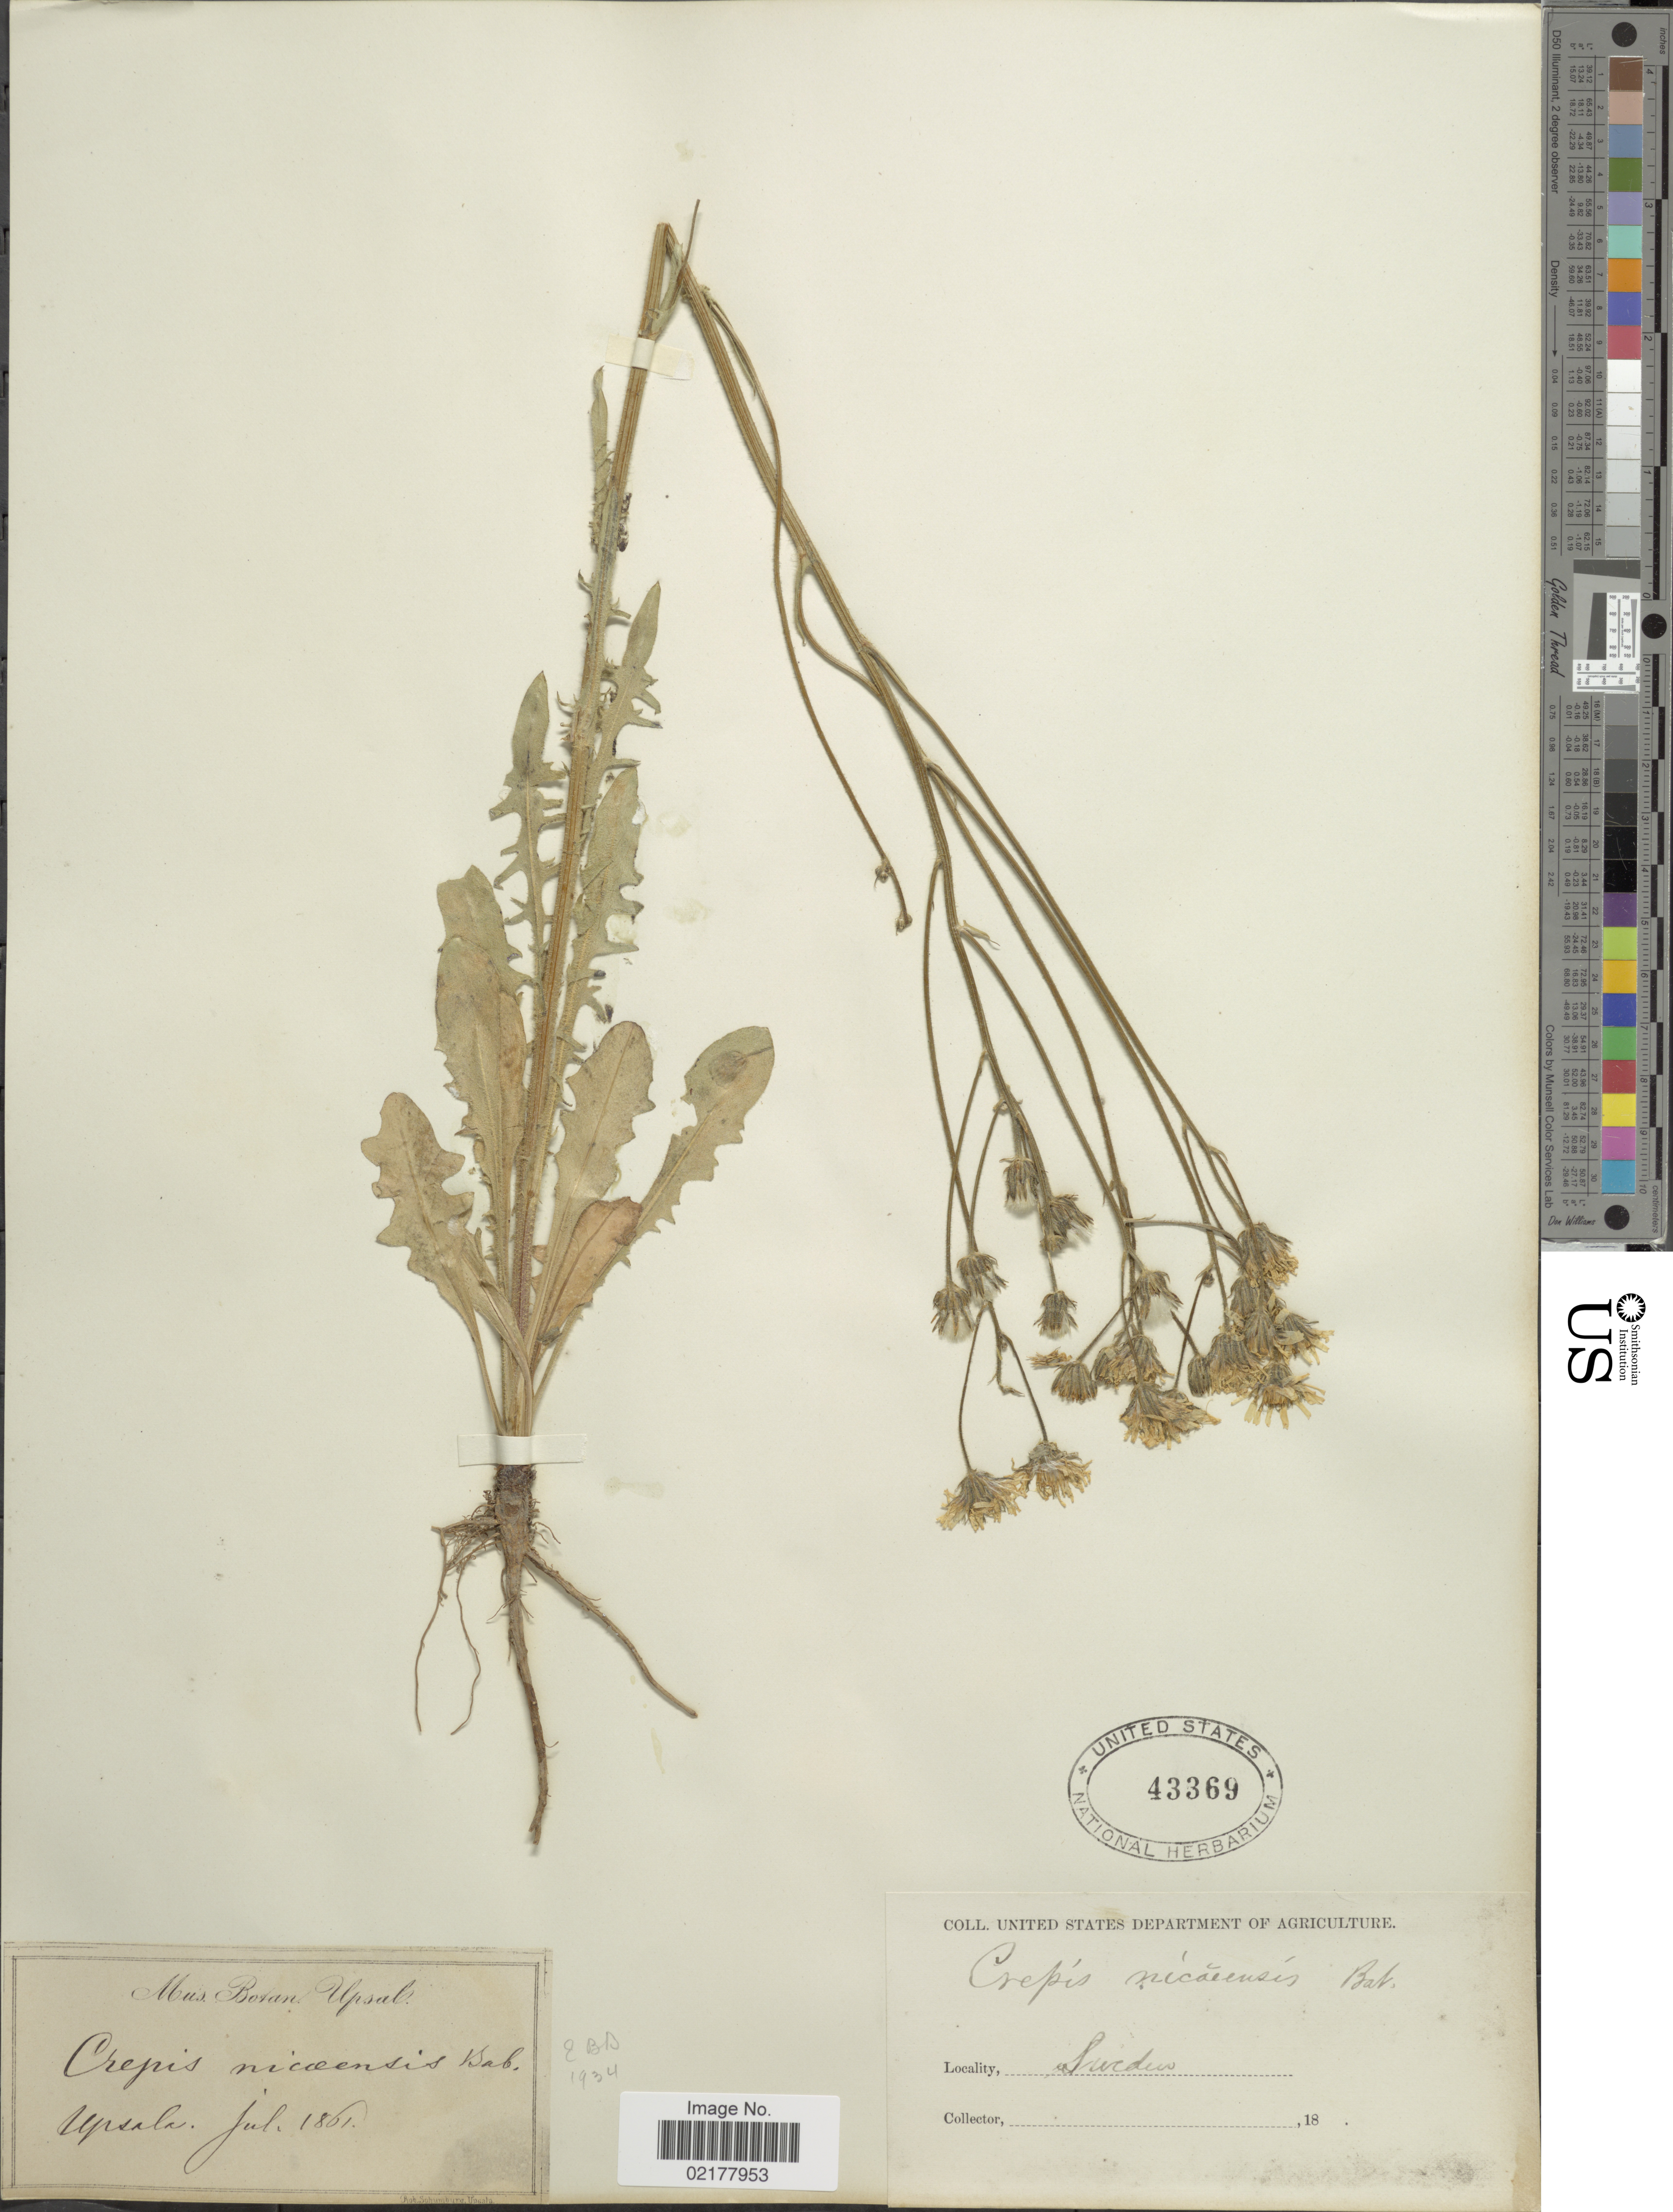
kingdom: Plantae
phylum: Tracheophyta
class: Magnoliopsida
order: Asterales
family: Asteraceae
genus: Crepis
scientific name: Crepis nicaeensis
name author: Balb.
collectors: ex Mus. Bot. Upsal.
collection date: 1861-07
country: Sweden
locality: Upsala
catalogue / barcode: US 43369